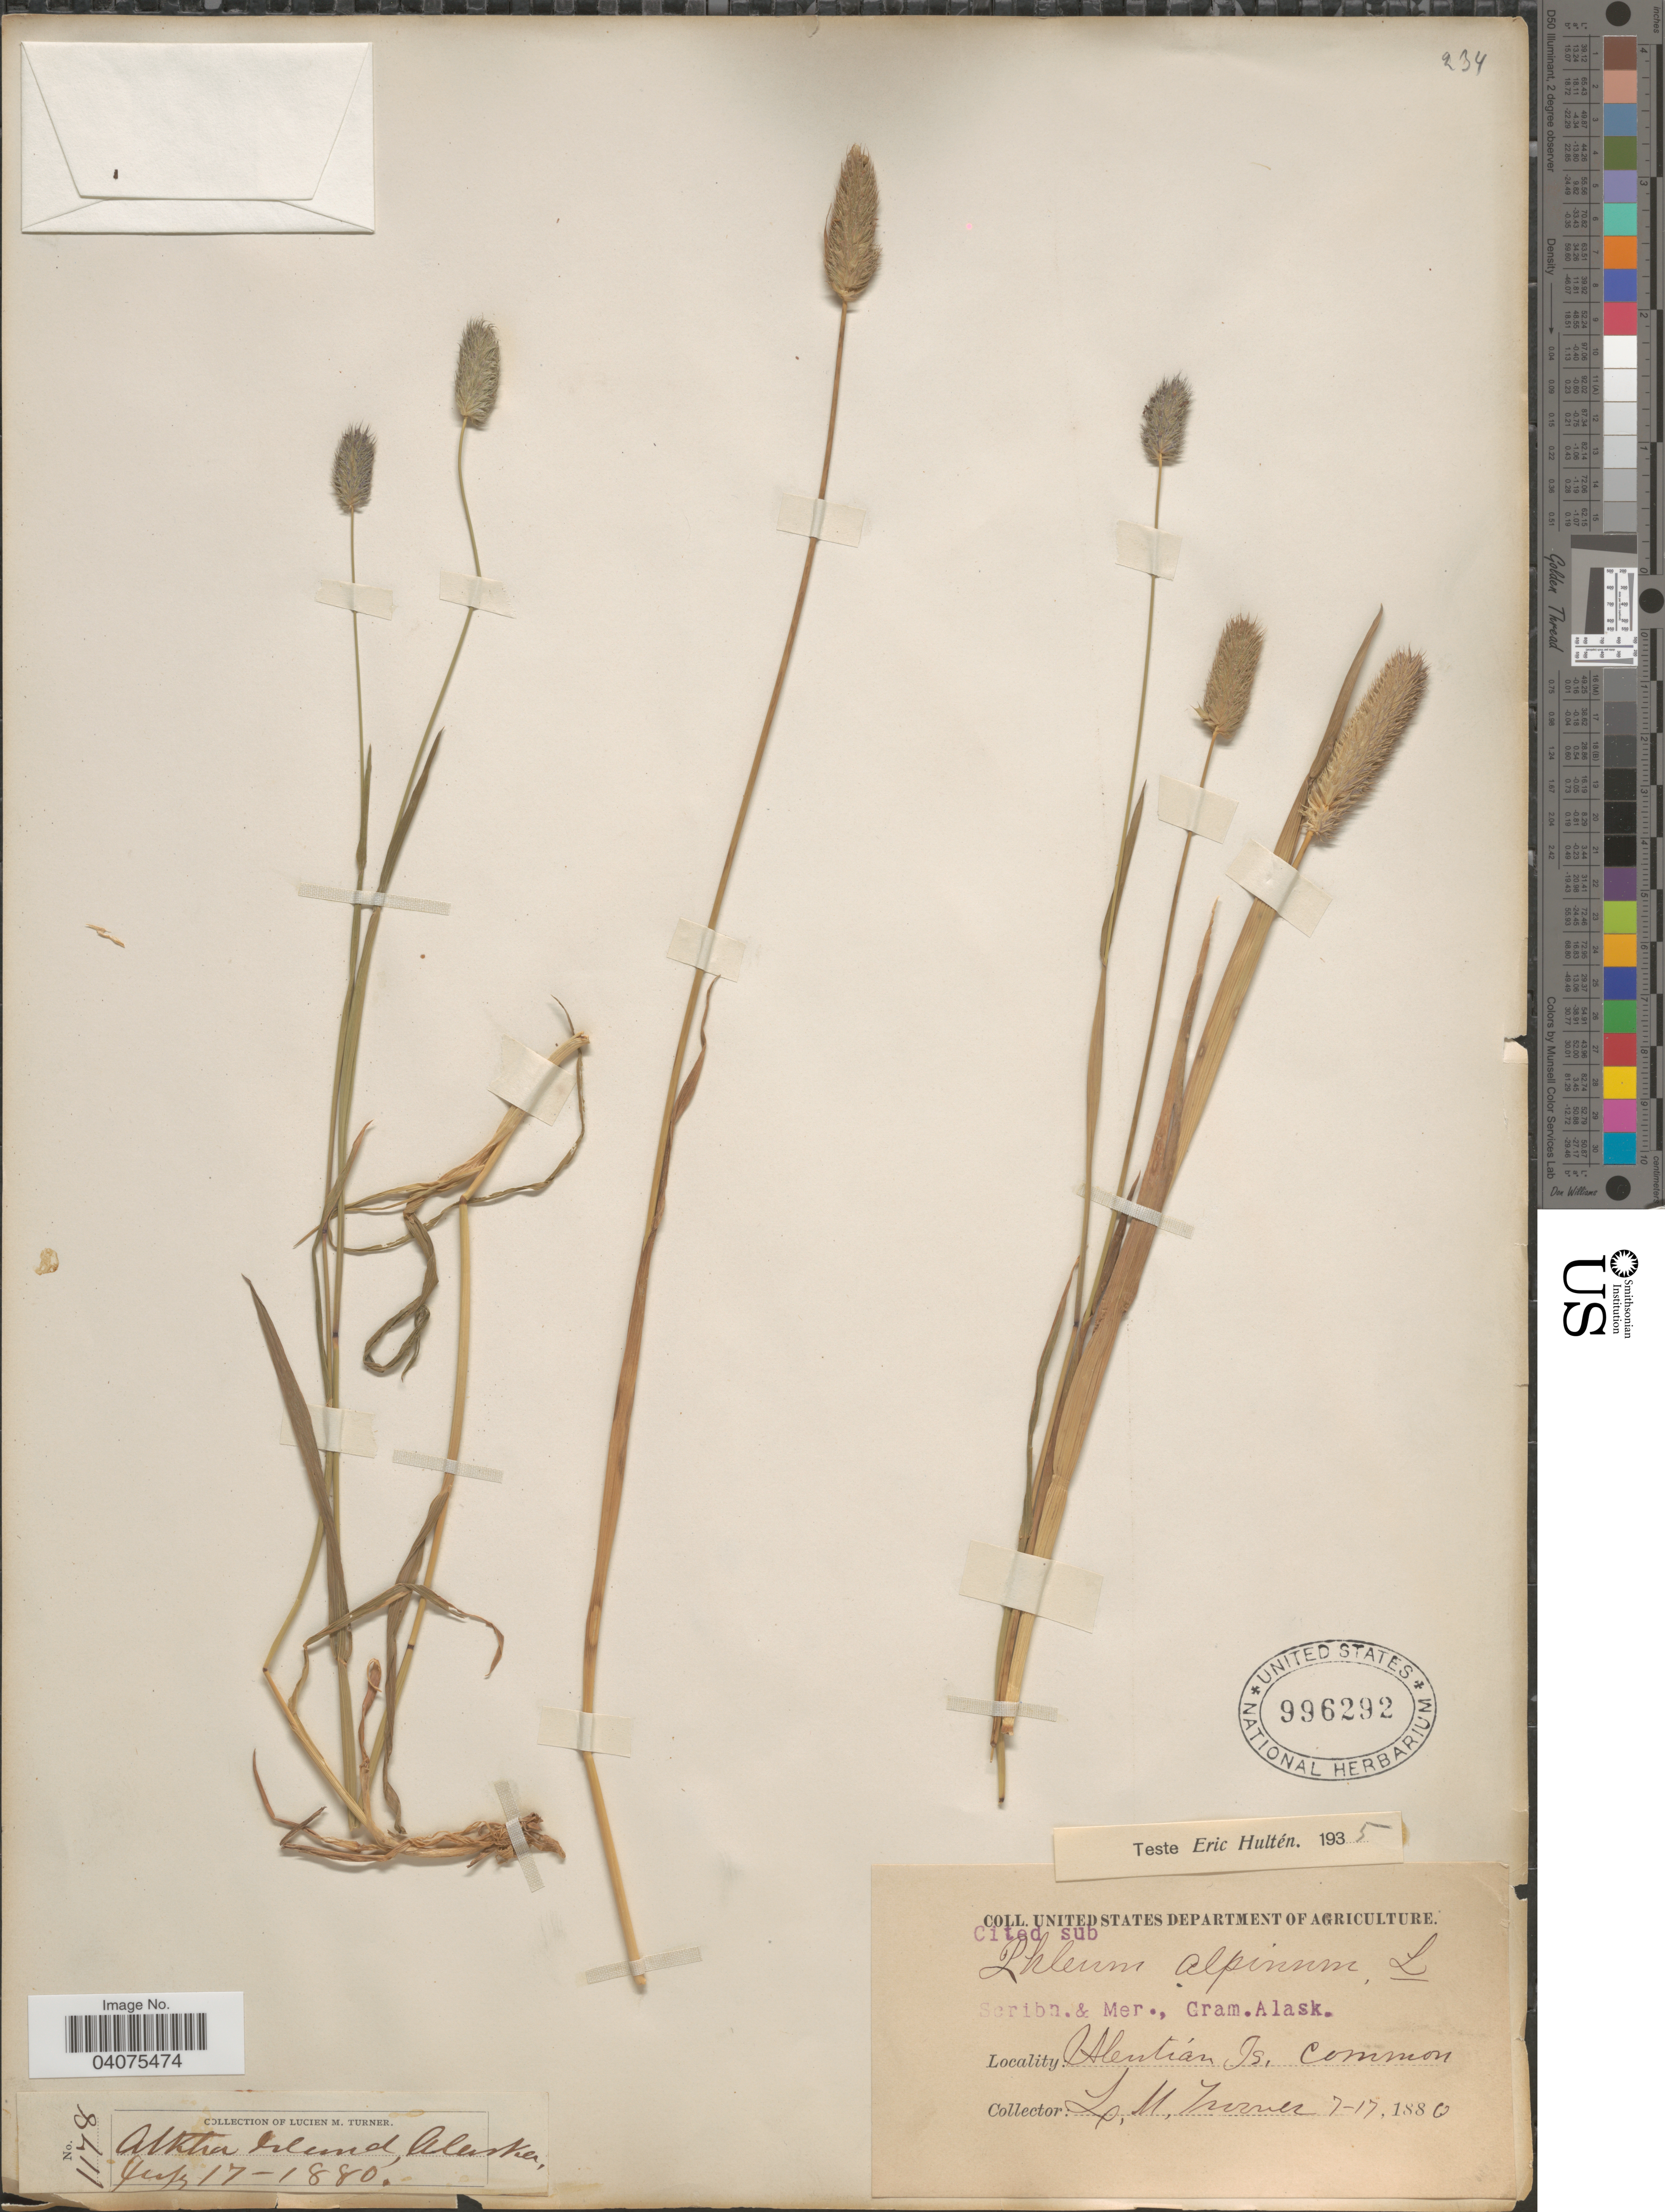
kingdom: Plantae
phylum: Tracheophyta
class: Liliopsida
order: Poales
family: Poaceae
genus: Phleum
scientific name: Phleum alpinum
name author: L.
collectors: L. M. Turner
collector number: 1178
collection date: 1880-07-17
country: United States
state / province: Alaska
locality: Atkha Island. Aleutian Is.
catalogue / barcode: US 996292